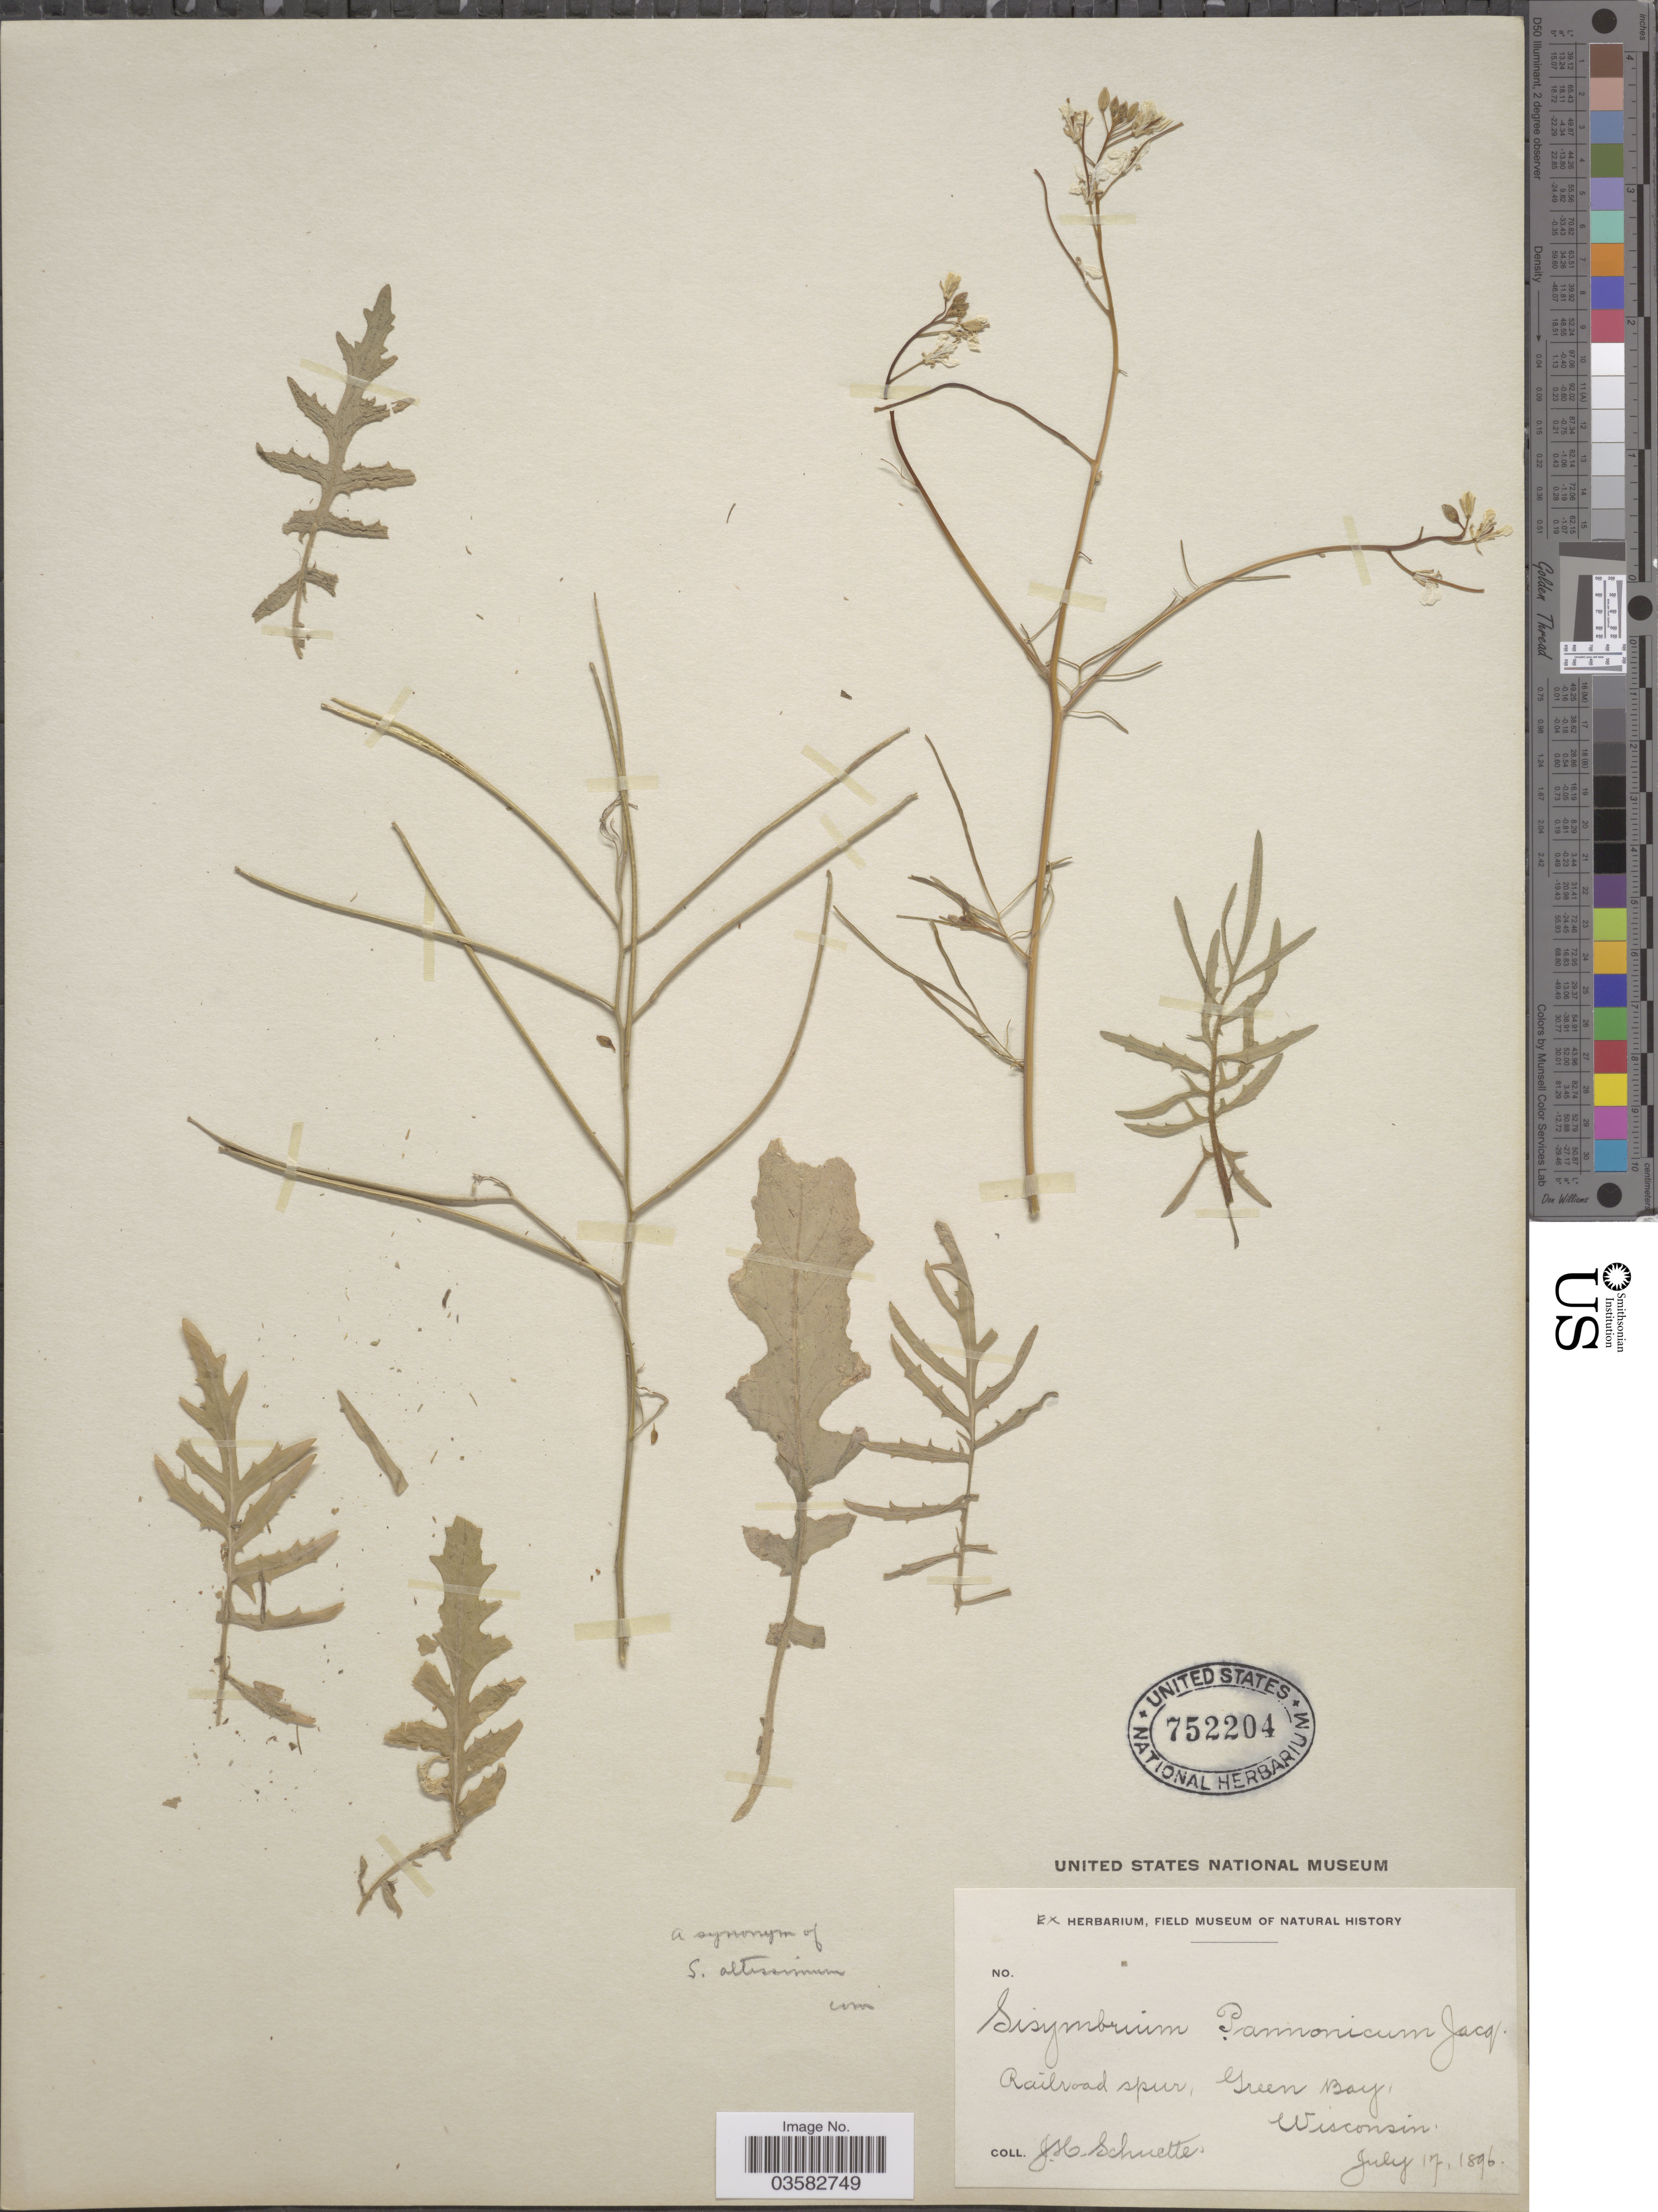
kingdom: Plantae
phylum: Tracheophyta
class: Magnoliopsida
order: Brassicales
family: Brassicaceae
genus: Sisymbrium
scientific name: Sisymbrium altissimum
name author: L.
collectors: J. H. Schuette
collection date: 1896-07-17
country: United States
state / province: Wisconsin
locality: Railroad spur, Green Bay.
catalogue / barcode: US 752204